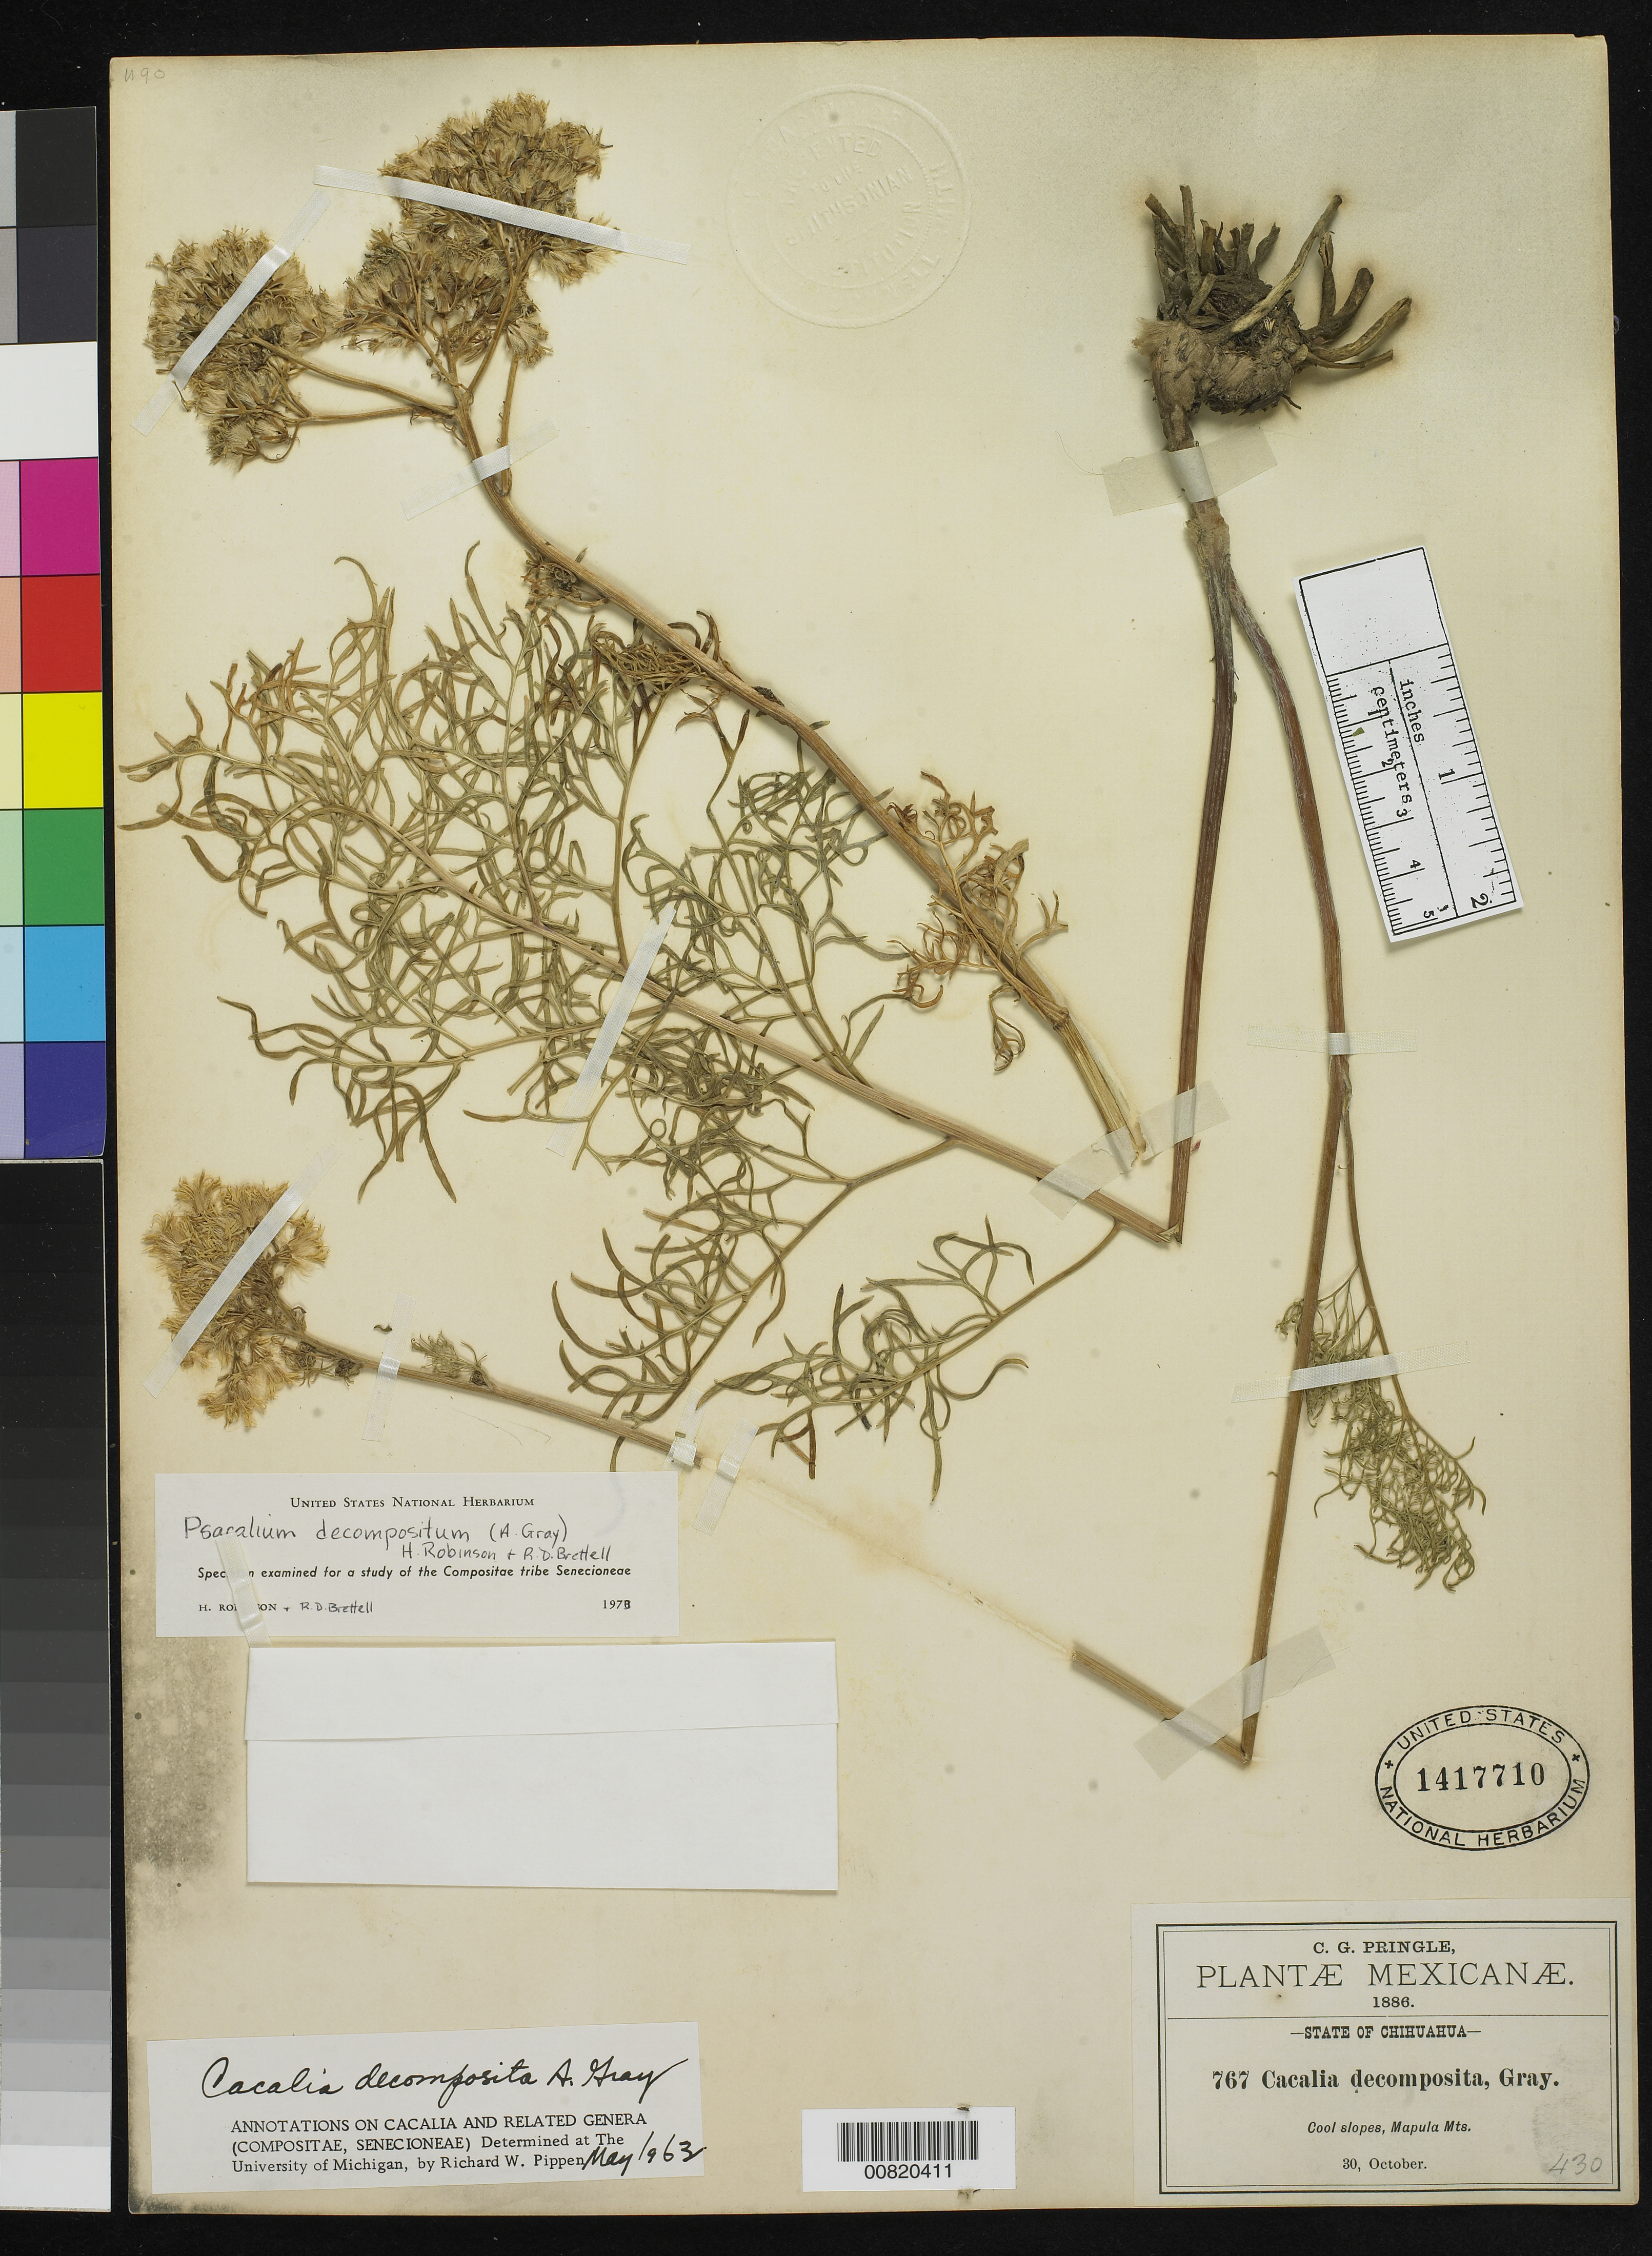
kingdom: Plantae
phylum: Tracheophyta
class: Magnoliopsida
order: Asterales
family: Asteraceae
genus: Psacalium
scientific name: Psacalium decompositum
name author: (A. Gray) H. Rob. & Brettell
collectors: C. G. Pringle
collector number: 767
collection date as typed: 30 Oct 1886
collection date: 1886-10-30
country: Mexico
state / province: Chihuahua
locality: Mapula Mts., Chihuahua.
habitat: Cool slopes.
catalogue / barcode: US 1417710